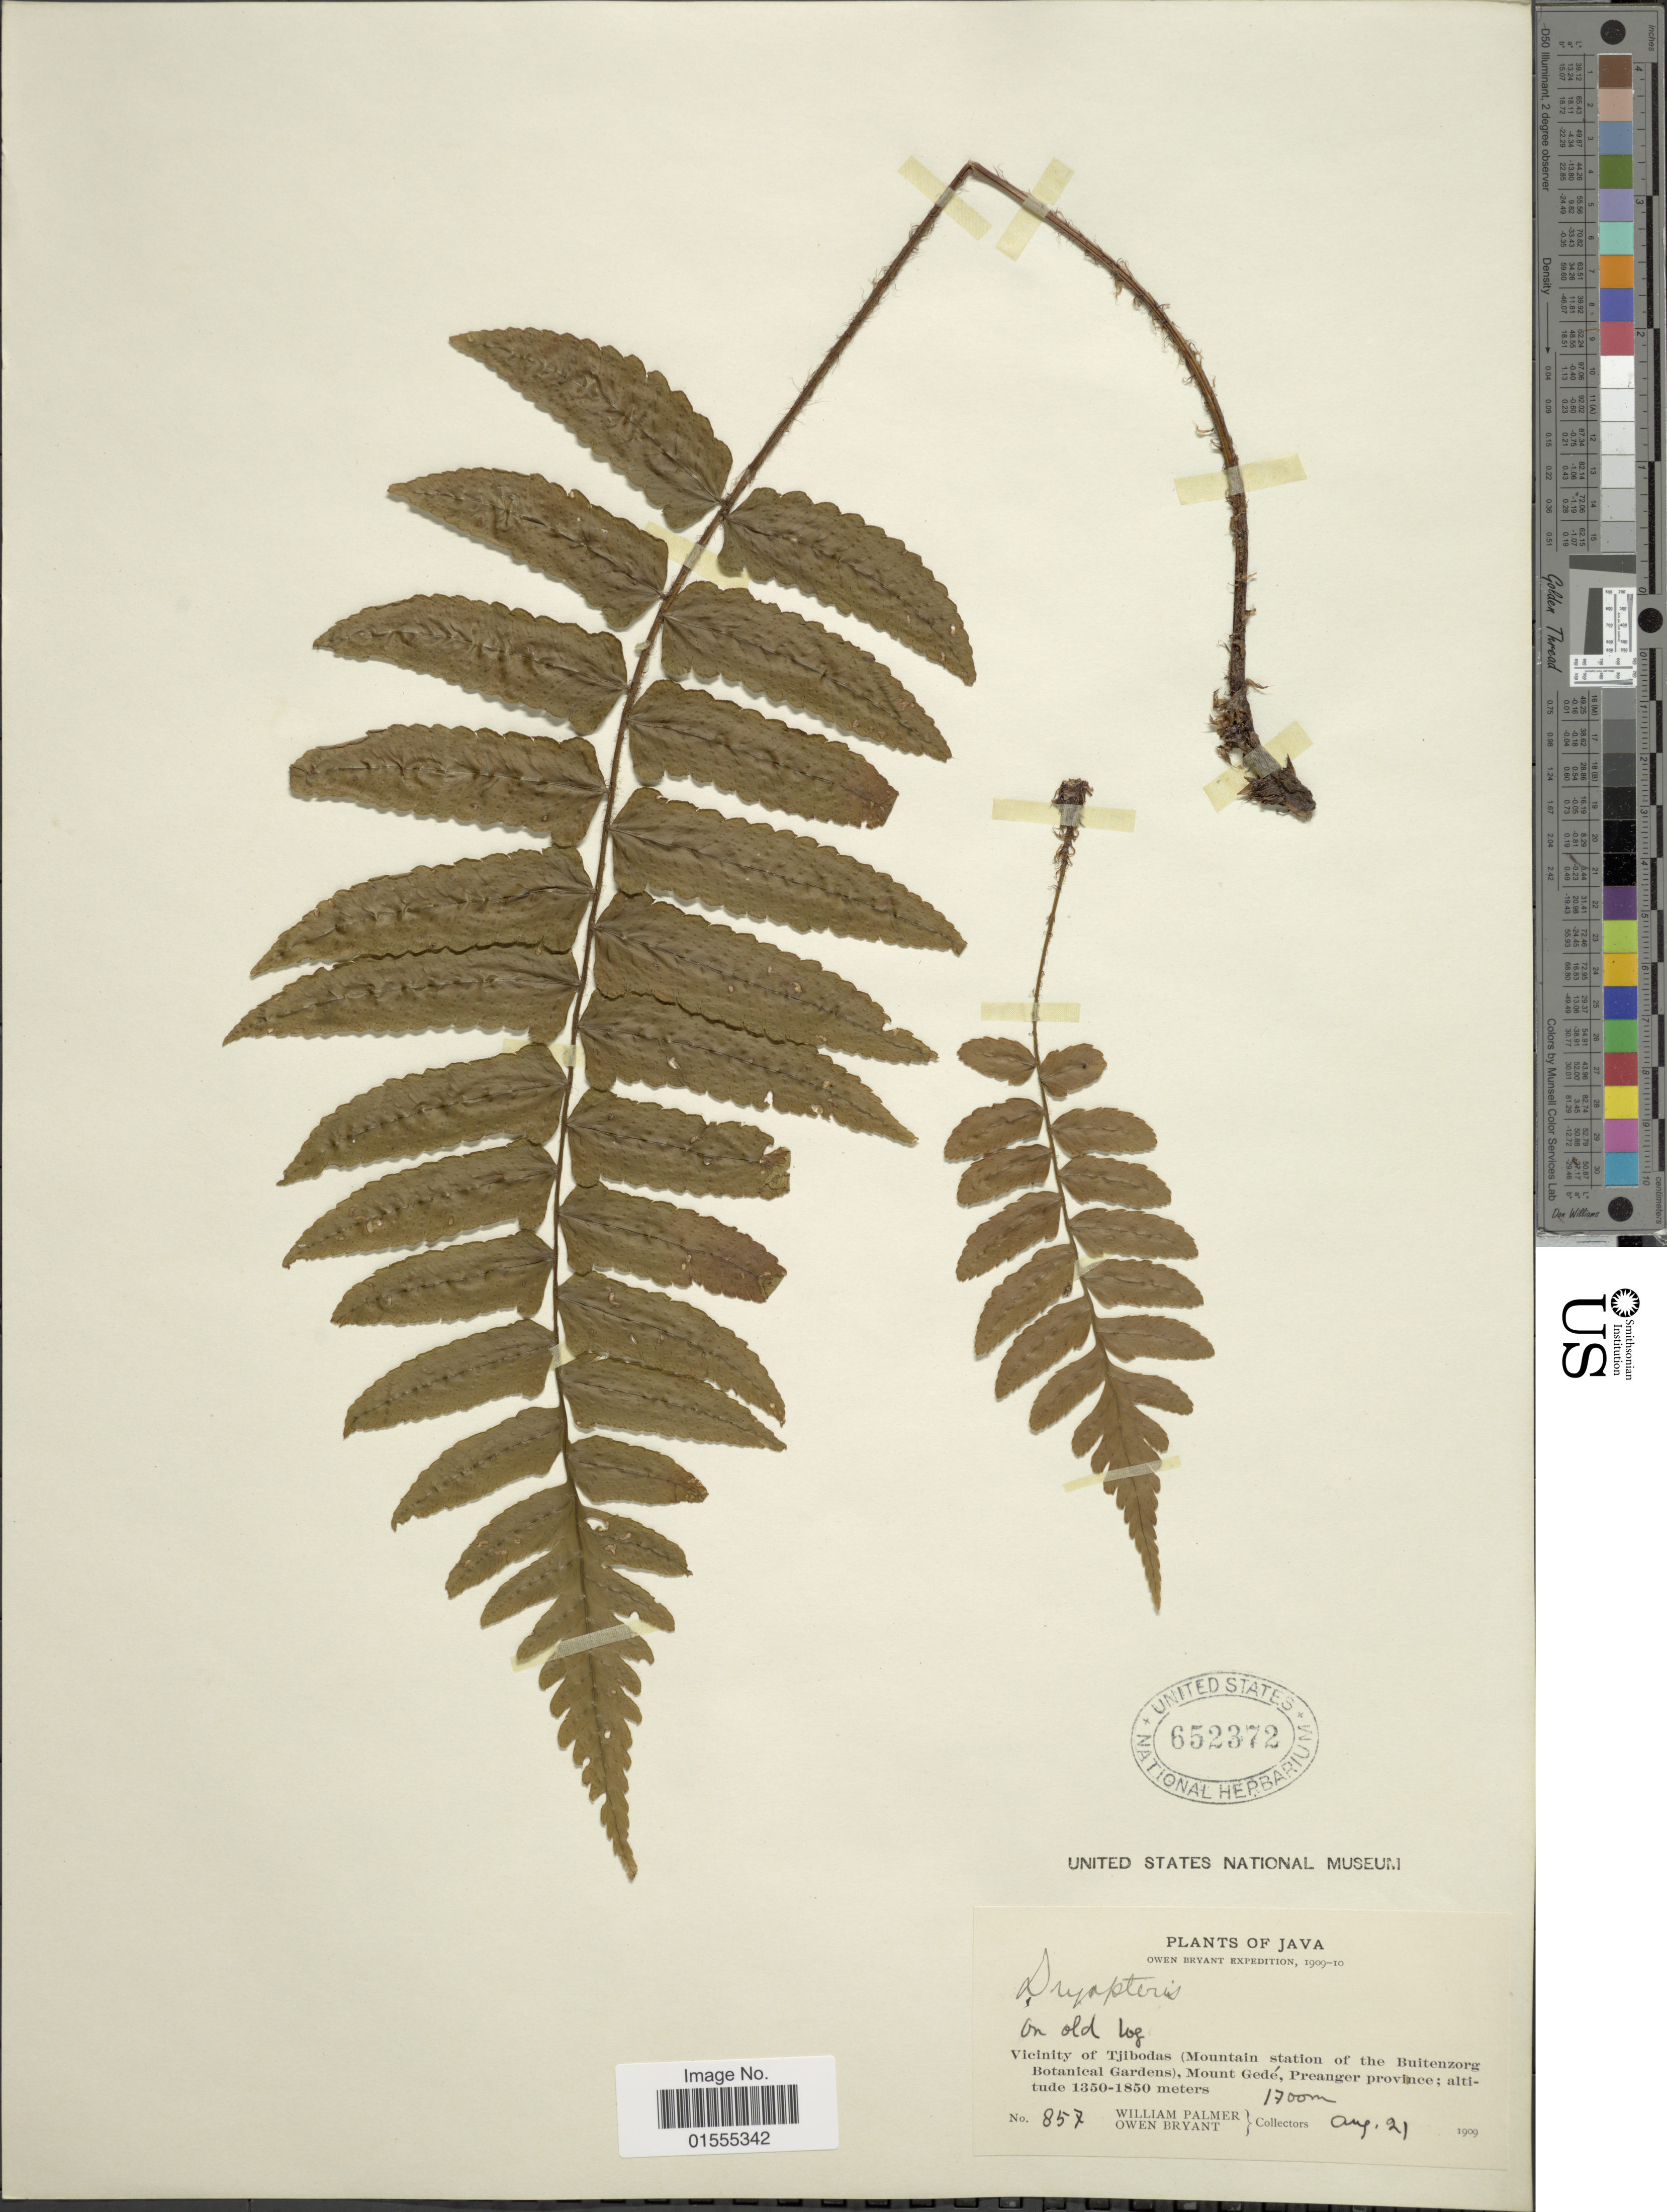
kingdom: Plantae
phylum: Tracheophyta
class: Polypodiopsida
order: Polypodiales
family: Dryopteridaceae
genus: Dryopteris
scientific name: Dryopteris hirtipes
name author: (Blume) Kuntze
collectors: W. Palmer & O. Bryant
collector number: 857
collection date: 1909-08-21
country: Indonesia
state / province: Java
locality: Vicinity of Tjibodas (Mountain station of the Buitenzorg Botanical Gardens), Mount Gedé, Preanger province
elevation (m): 1700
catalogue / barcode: US 652372